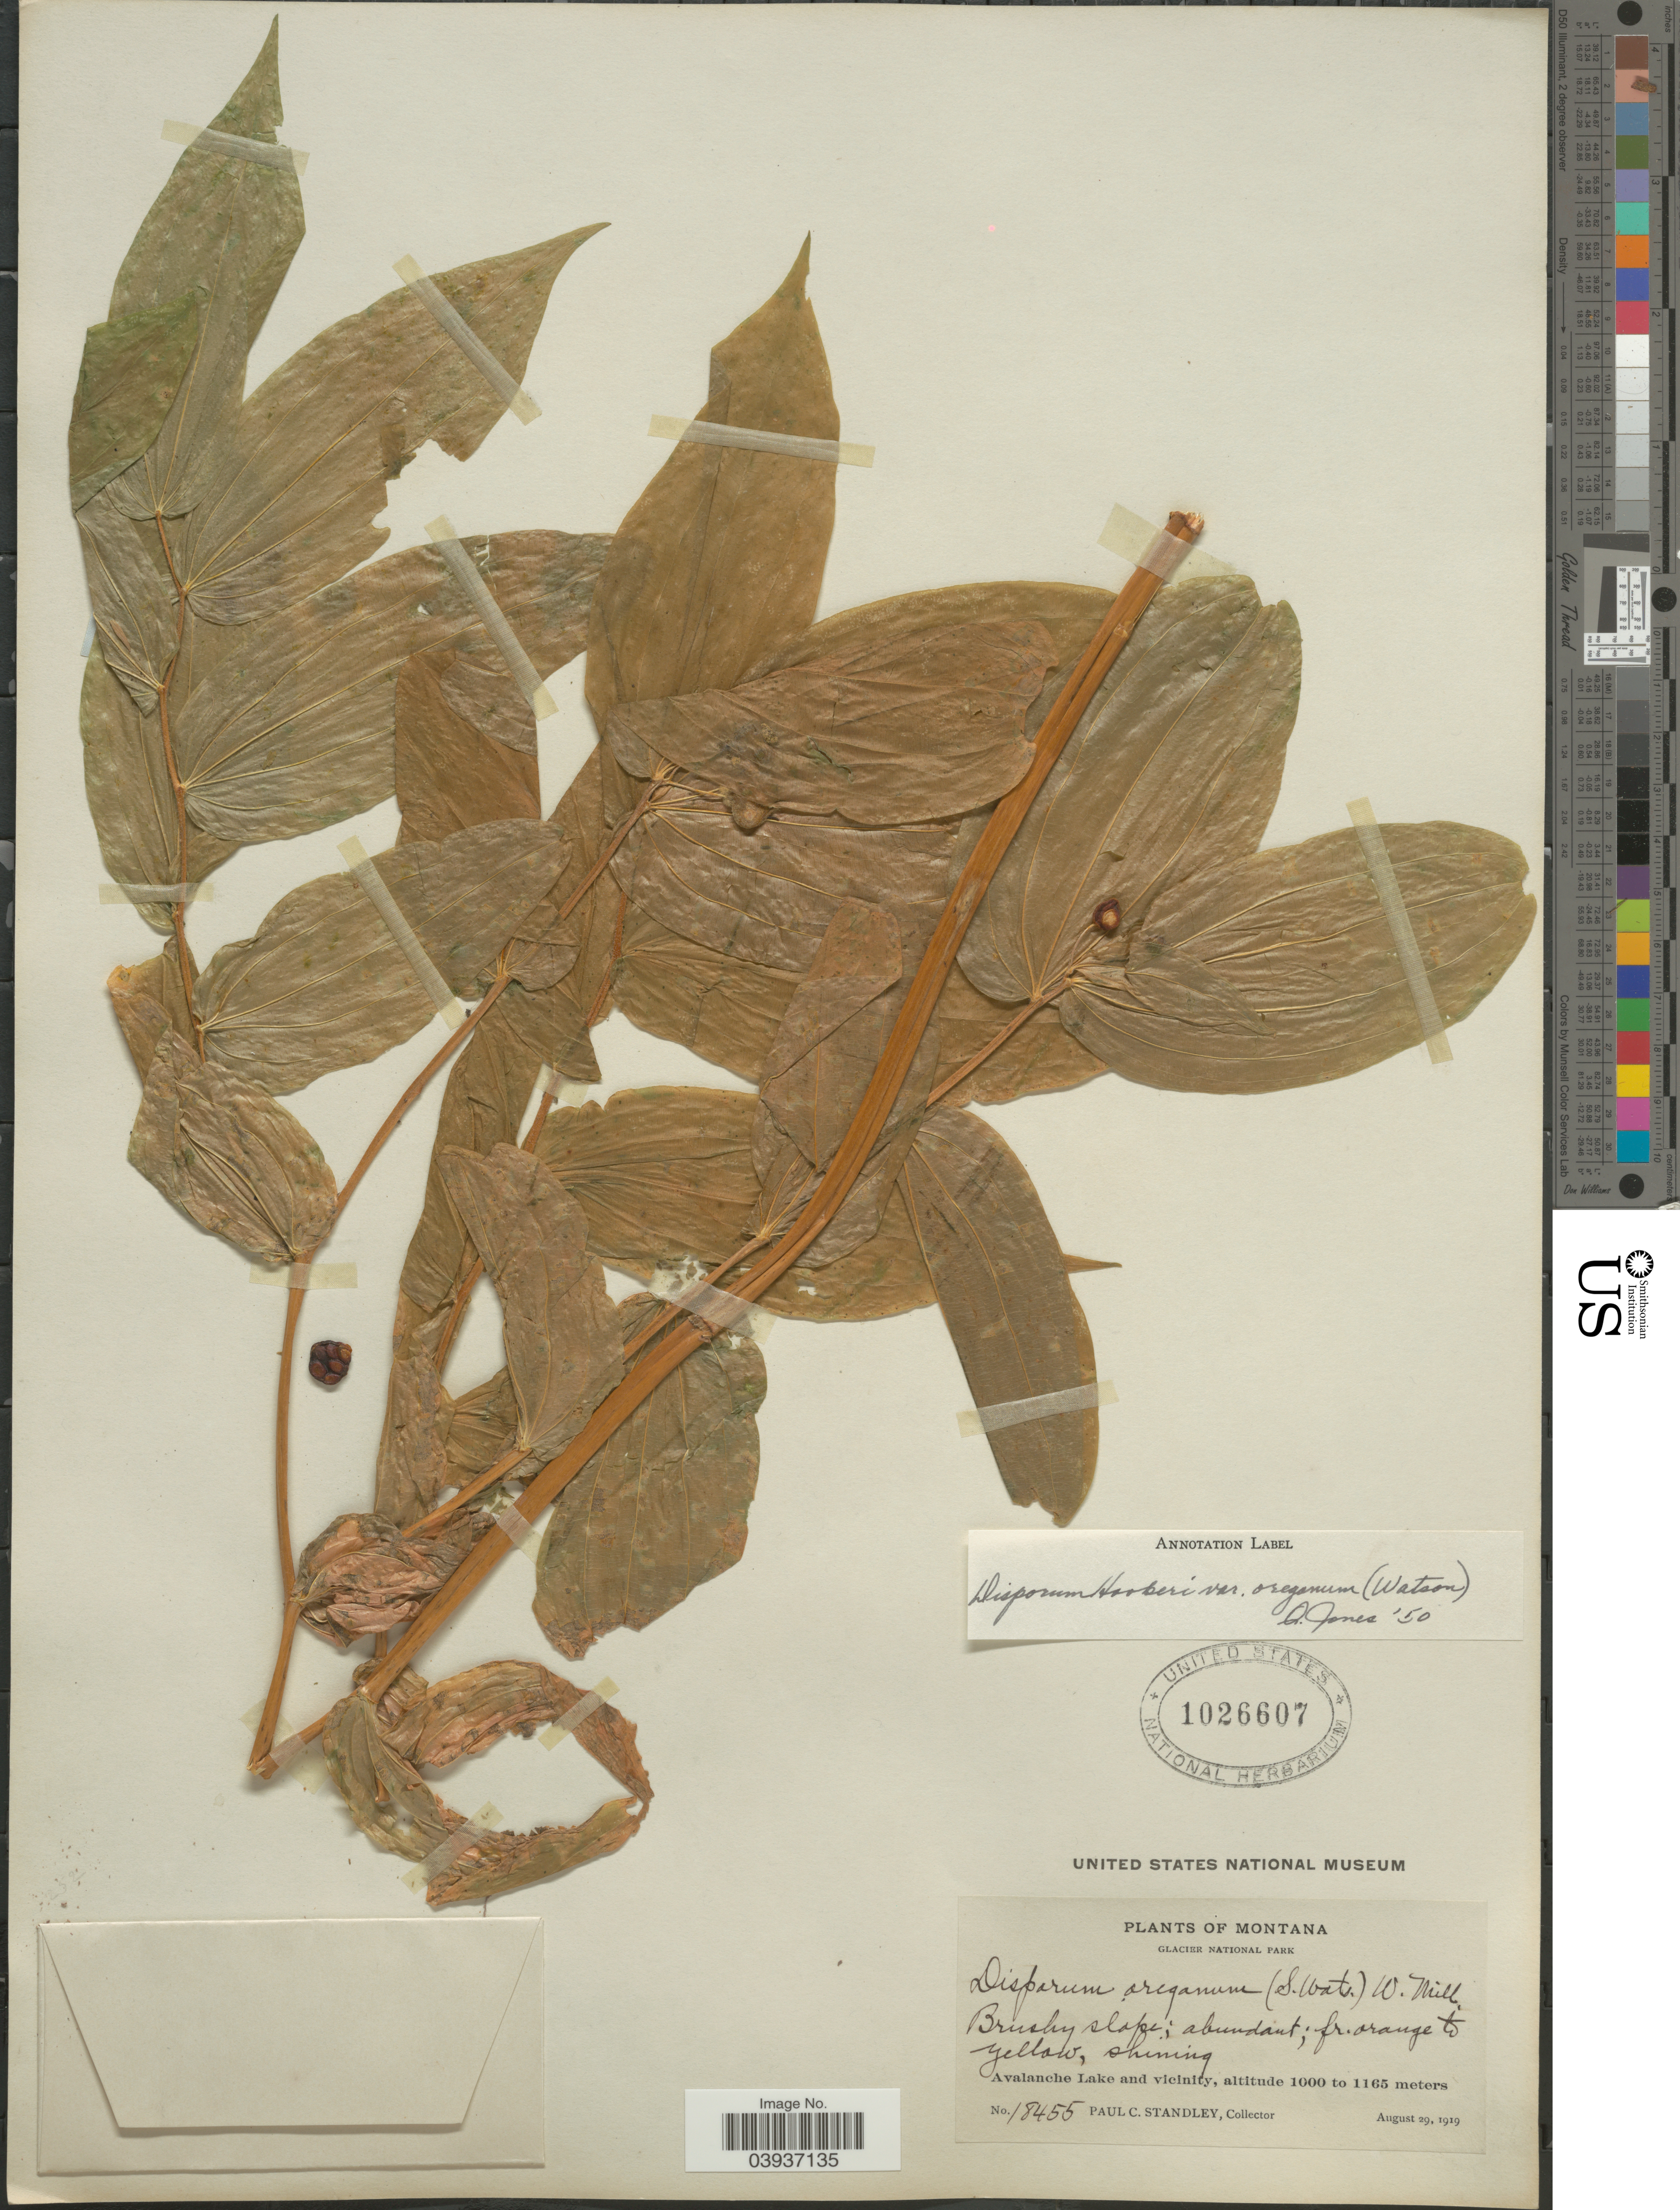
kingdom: Plantae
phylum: Tracheophyta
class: Liliopsida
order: Liliales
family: Colchicaceae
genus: Disporum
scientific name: Disporum hookeri var. oreganum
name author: (S. Watson) Q. Jones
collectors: P. C. Standley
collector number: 18455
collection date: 1919-08-29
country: United States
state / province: Montana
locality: Glacier National Park. Avalanche Lake and vicinity.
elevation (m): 1000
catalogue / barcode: US 1026607